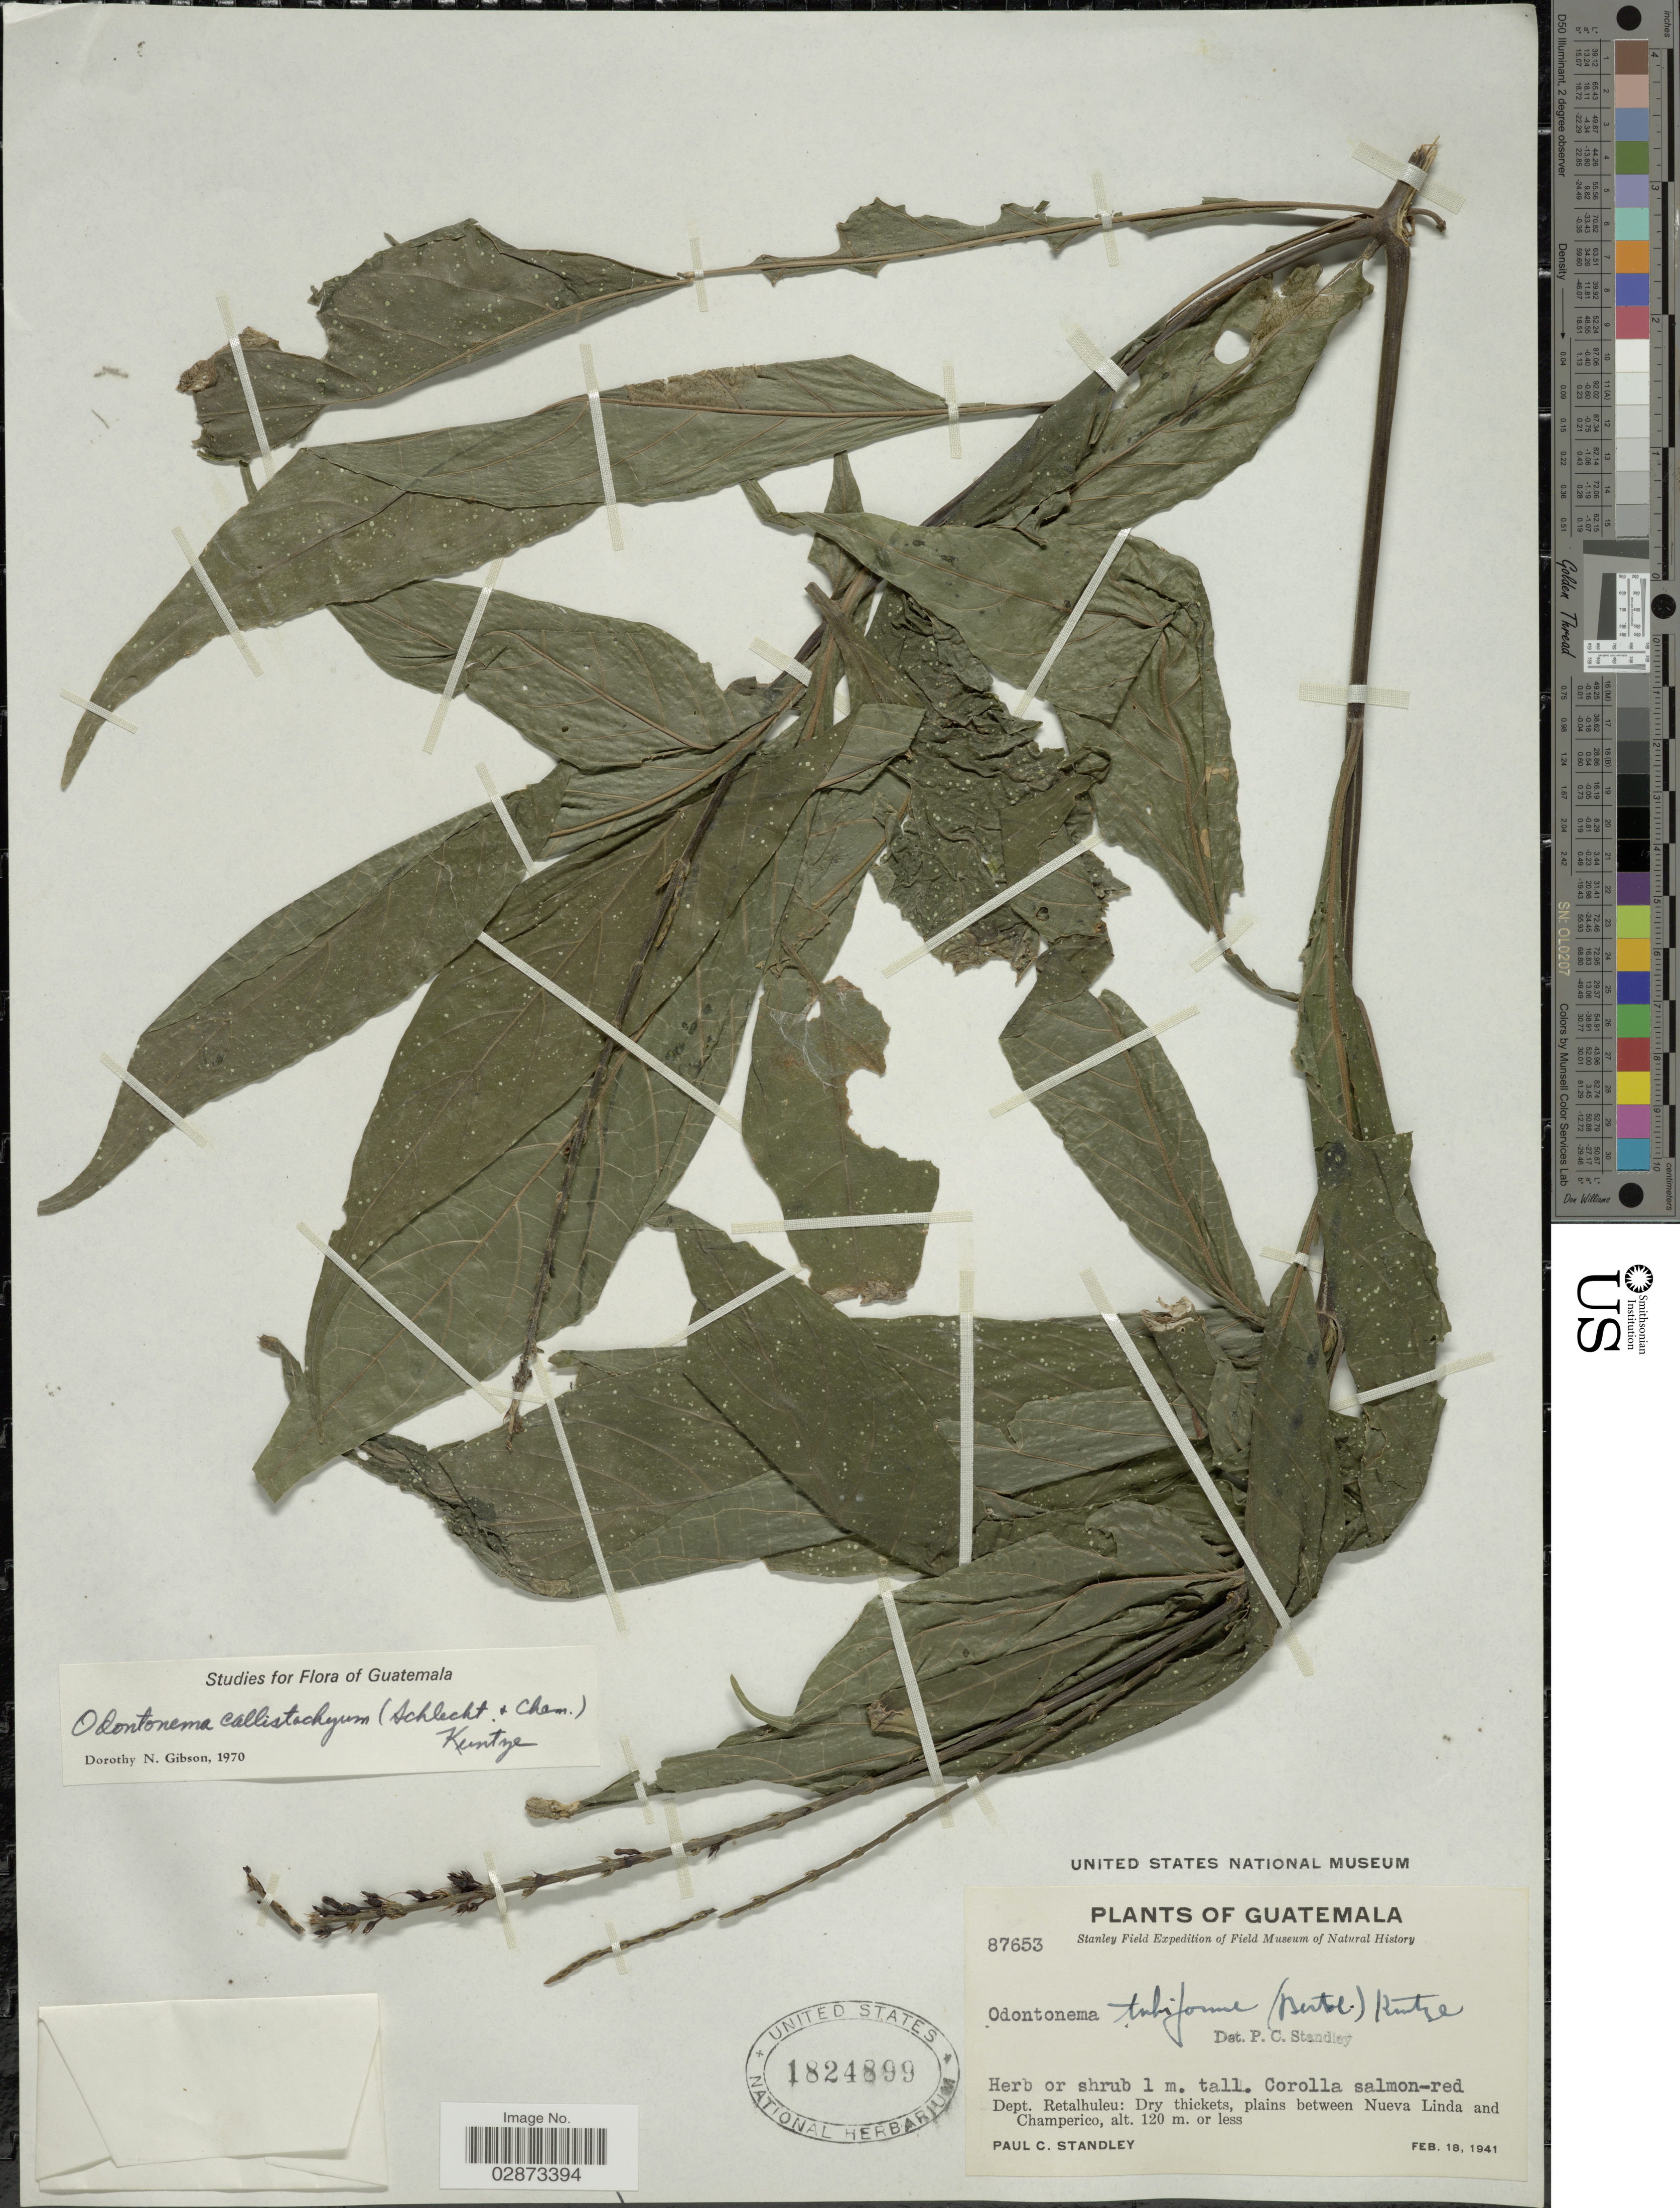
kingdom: Plantae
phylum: Tracheophyta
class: Magnoliopsida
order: Lamiales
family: Acanthaceae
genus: Odontonema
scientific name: Odontonema callistachyum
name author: (Schltdl. & Cham.) Kuntze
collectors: P. C. Standley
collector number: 87653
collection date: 1941-02-18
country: Guatemala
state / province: Retalhuleu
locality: Dept. Retalhuleu: Dry thickets, plains between Nueva Linda and Champerico.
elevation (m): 120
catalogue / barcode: US 1824899